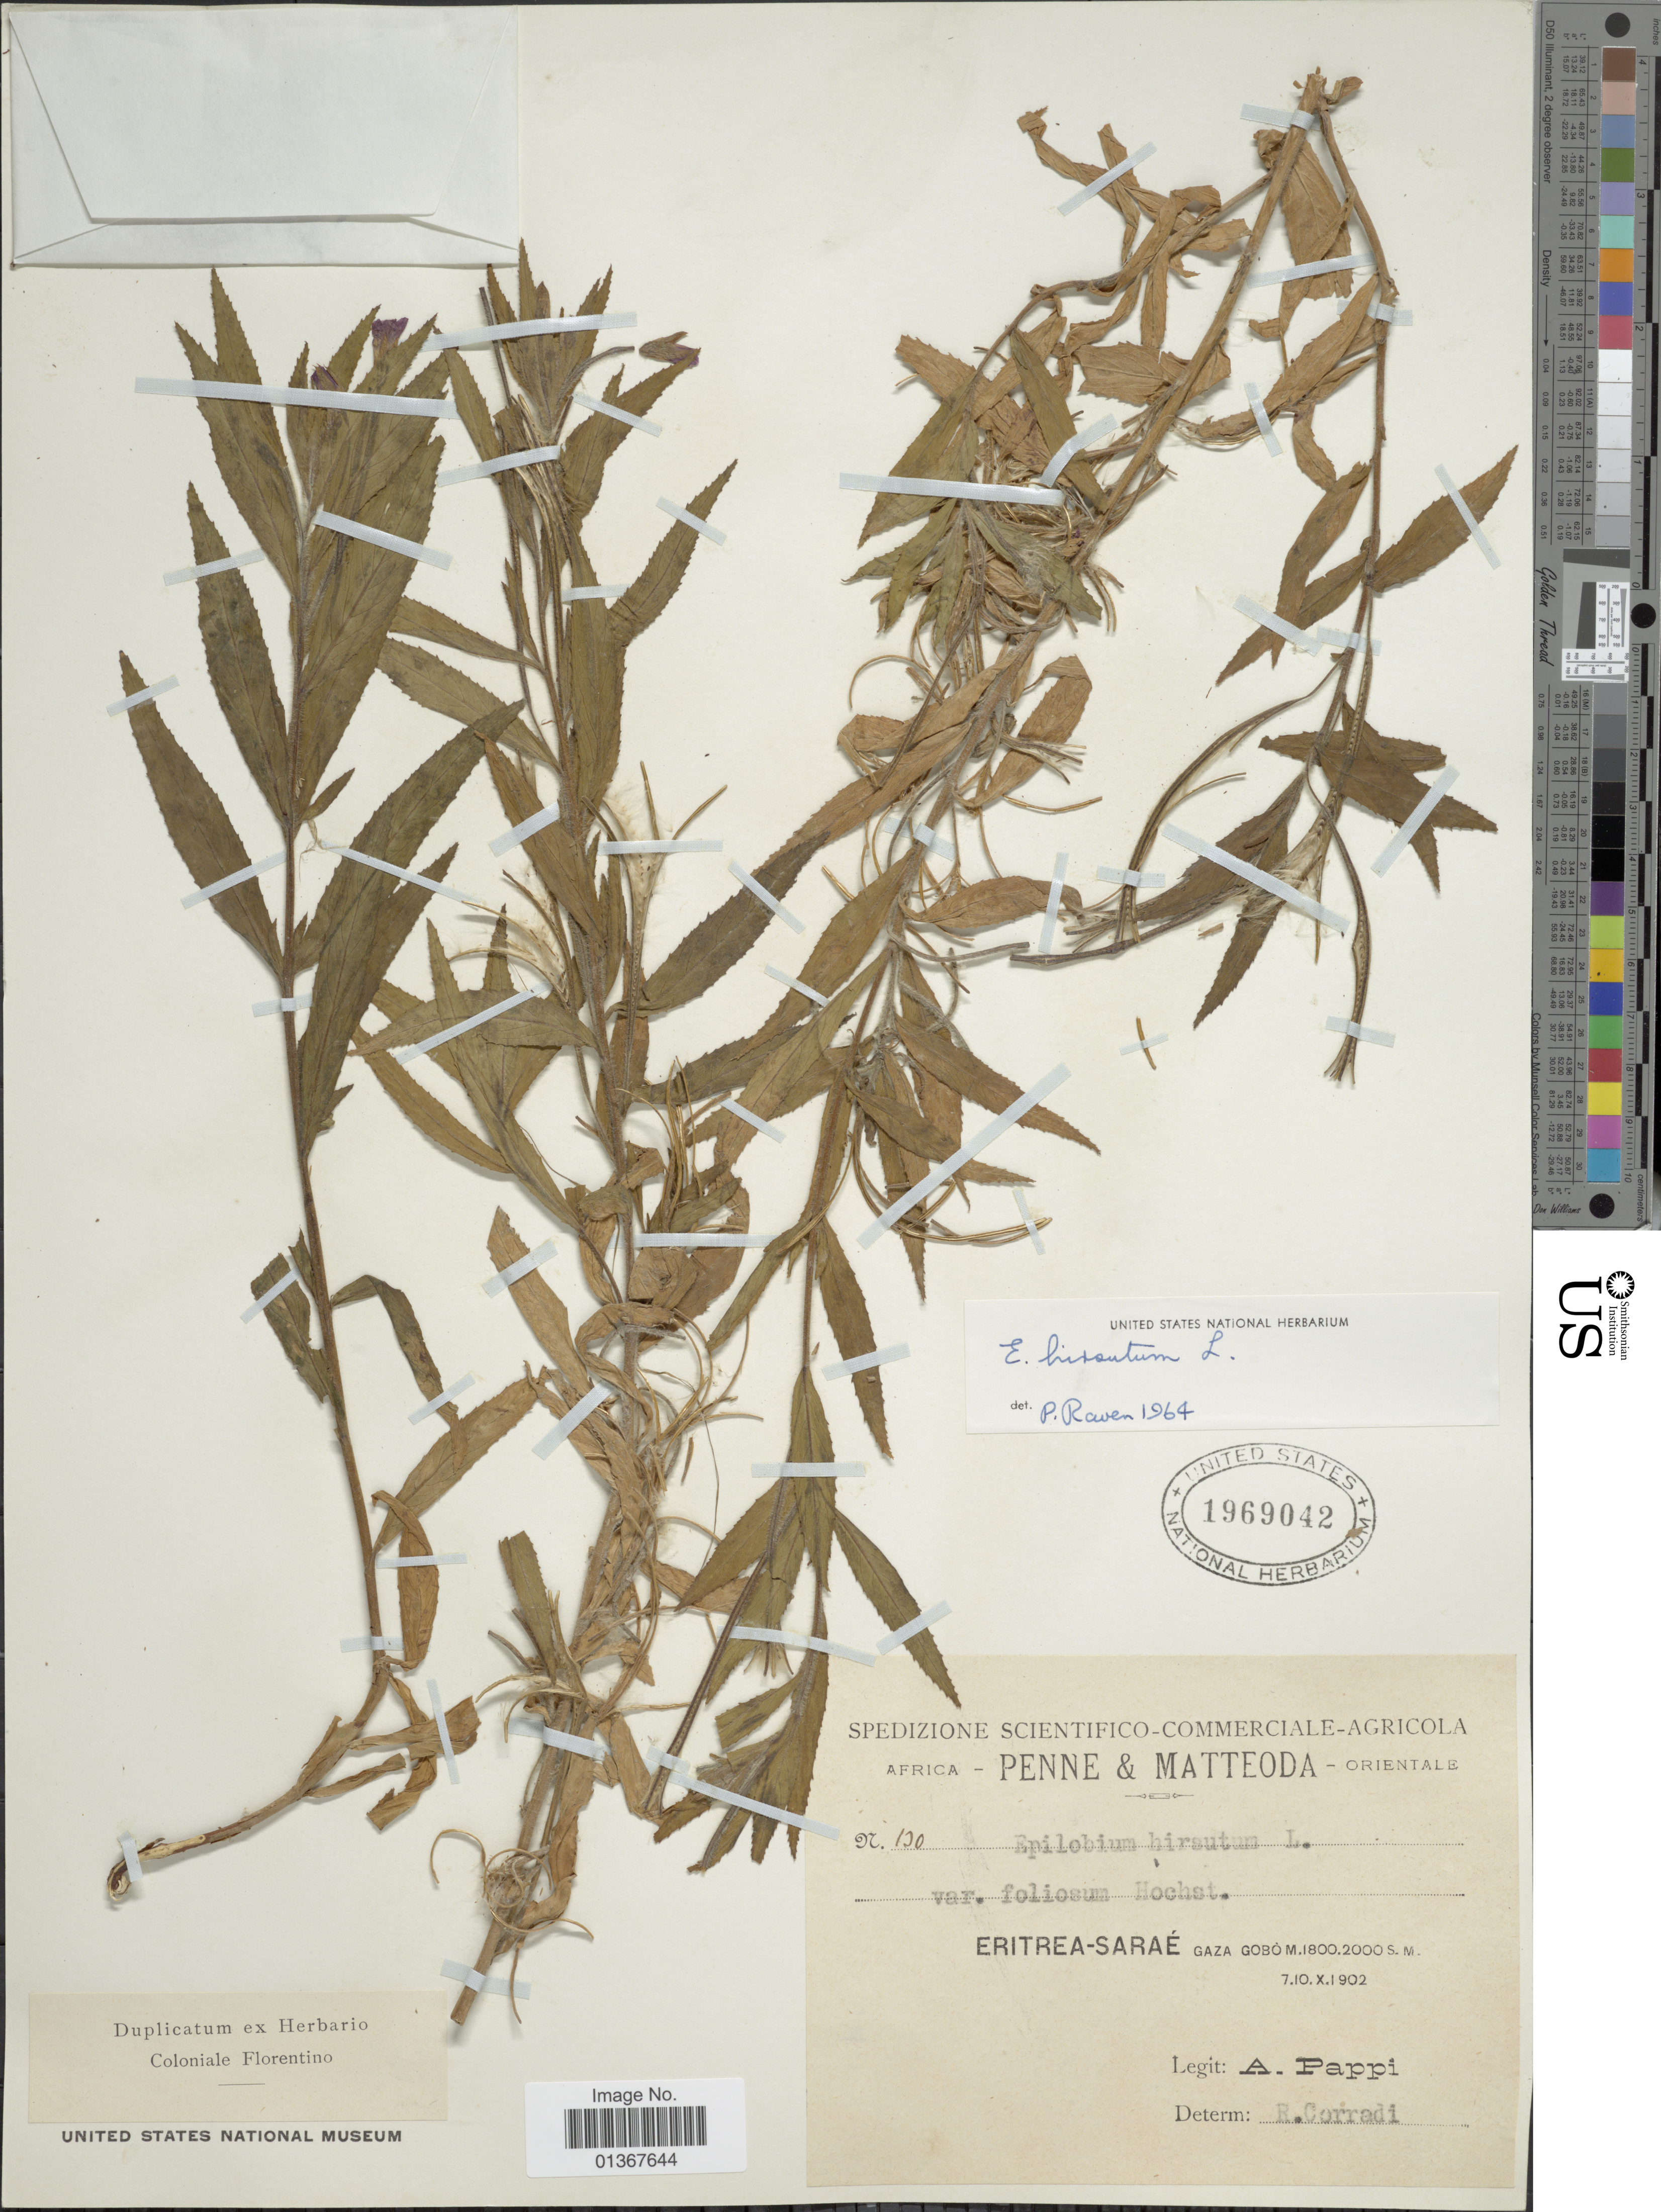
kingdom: Plantae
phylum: Tracheophyta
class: Magnoliopsida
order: Myrtales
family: Onagraceae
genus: Epilobium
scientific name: Epilobium hirsutum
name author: L.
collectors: A. Pappi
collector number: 130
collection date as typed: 7.10.X.1902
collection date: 1902-10-07/1902-10-10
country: Eritrea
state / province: Debub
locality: Africa - Penne & Matteoda - Orientale. Eritrea-Saraé. Gaza Gobó.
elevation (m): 1800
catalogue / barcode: US 1969042